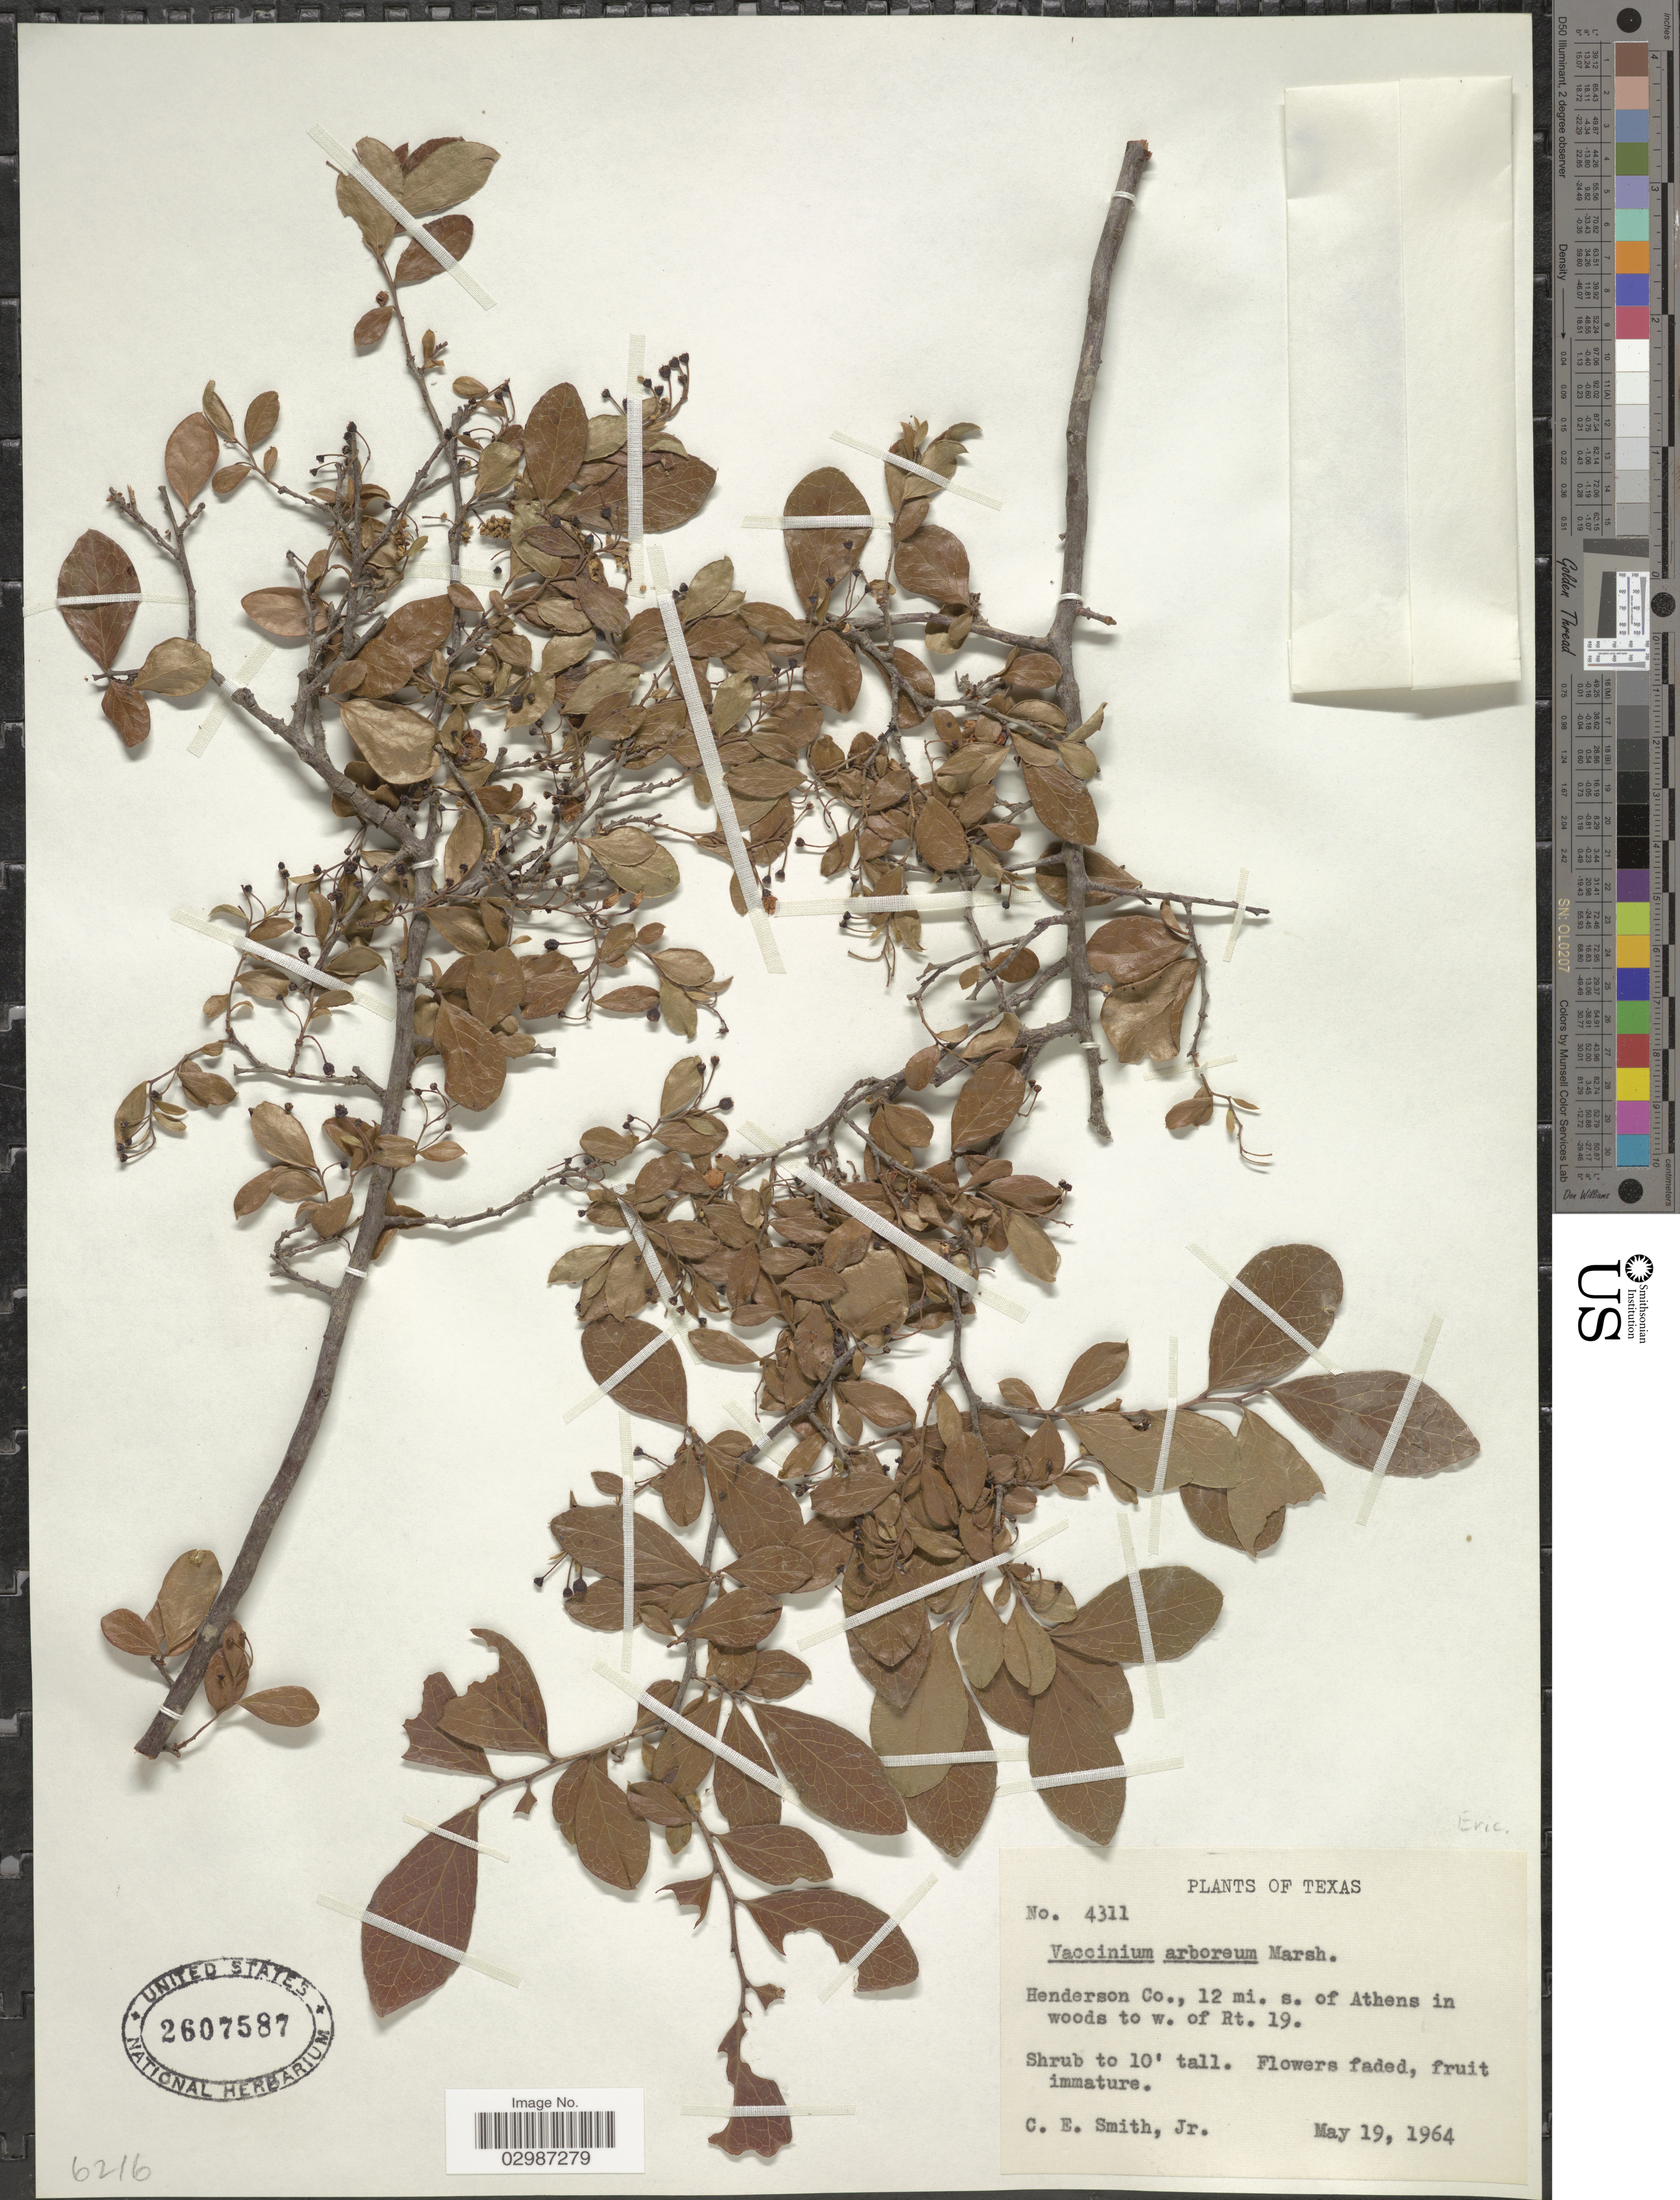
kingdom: Plantae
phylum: Tracheophyta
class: Magnoliopsida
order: Ericales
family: Ericaceae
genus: Vaccinium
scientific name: Vaccinium arboreum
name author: Marshall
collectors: C. E. Smith Jr.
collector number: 4311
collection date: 1964-05-19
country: United States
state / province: Texas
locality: Henderson Co., 12 mi. s. of Athens in woods to w. of Rt. 19.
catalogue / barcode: US 2607587